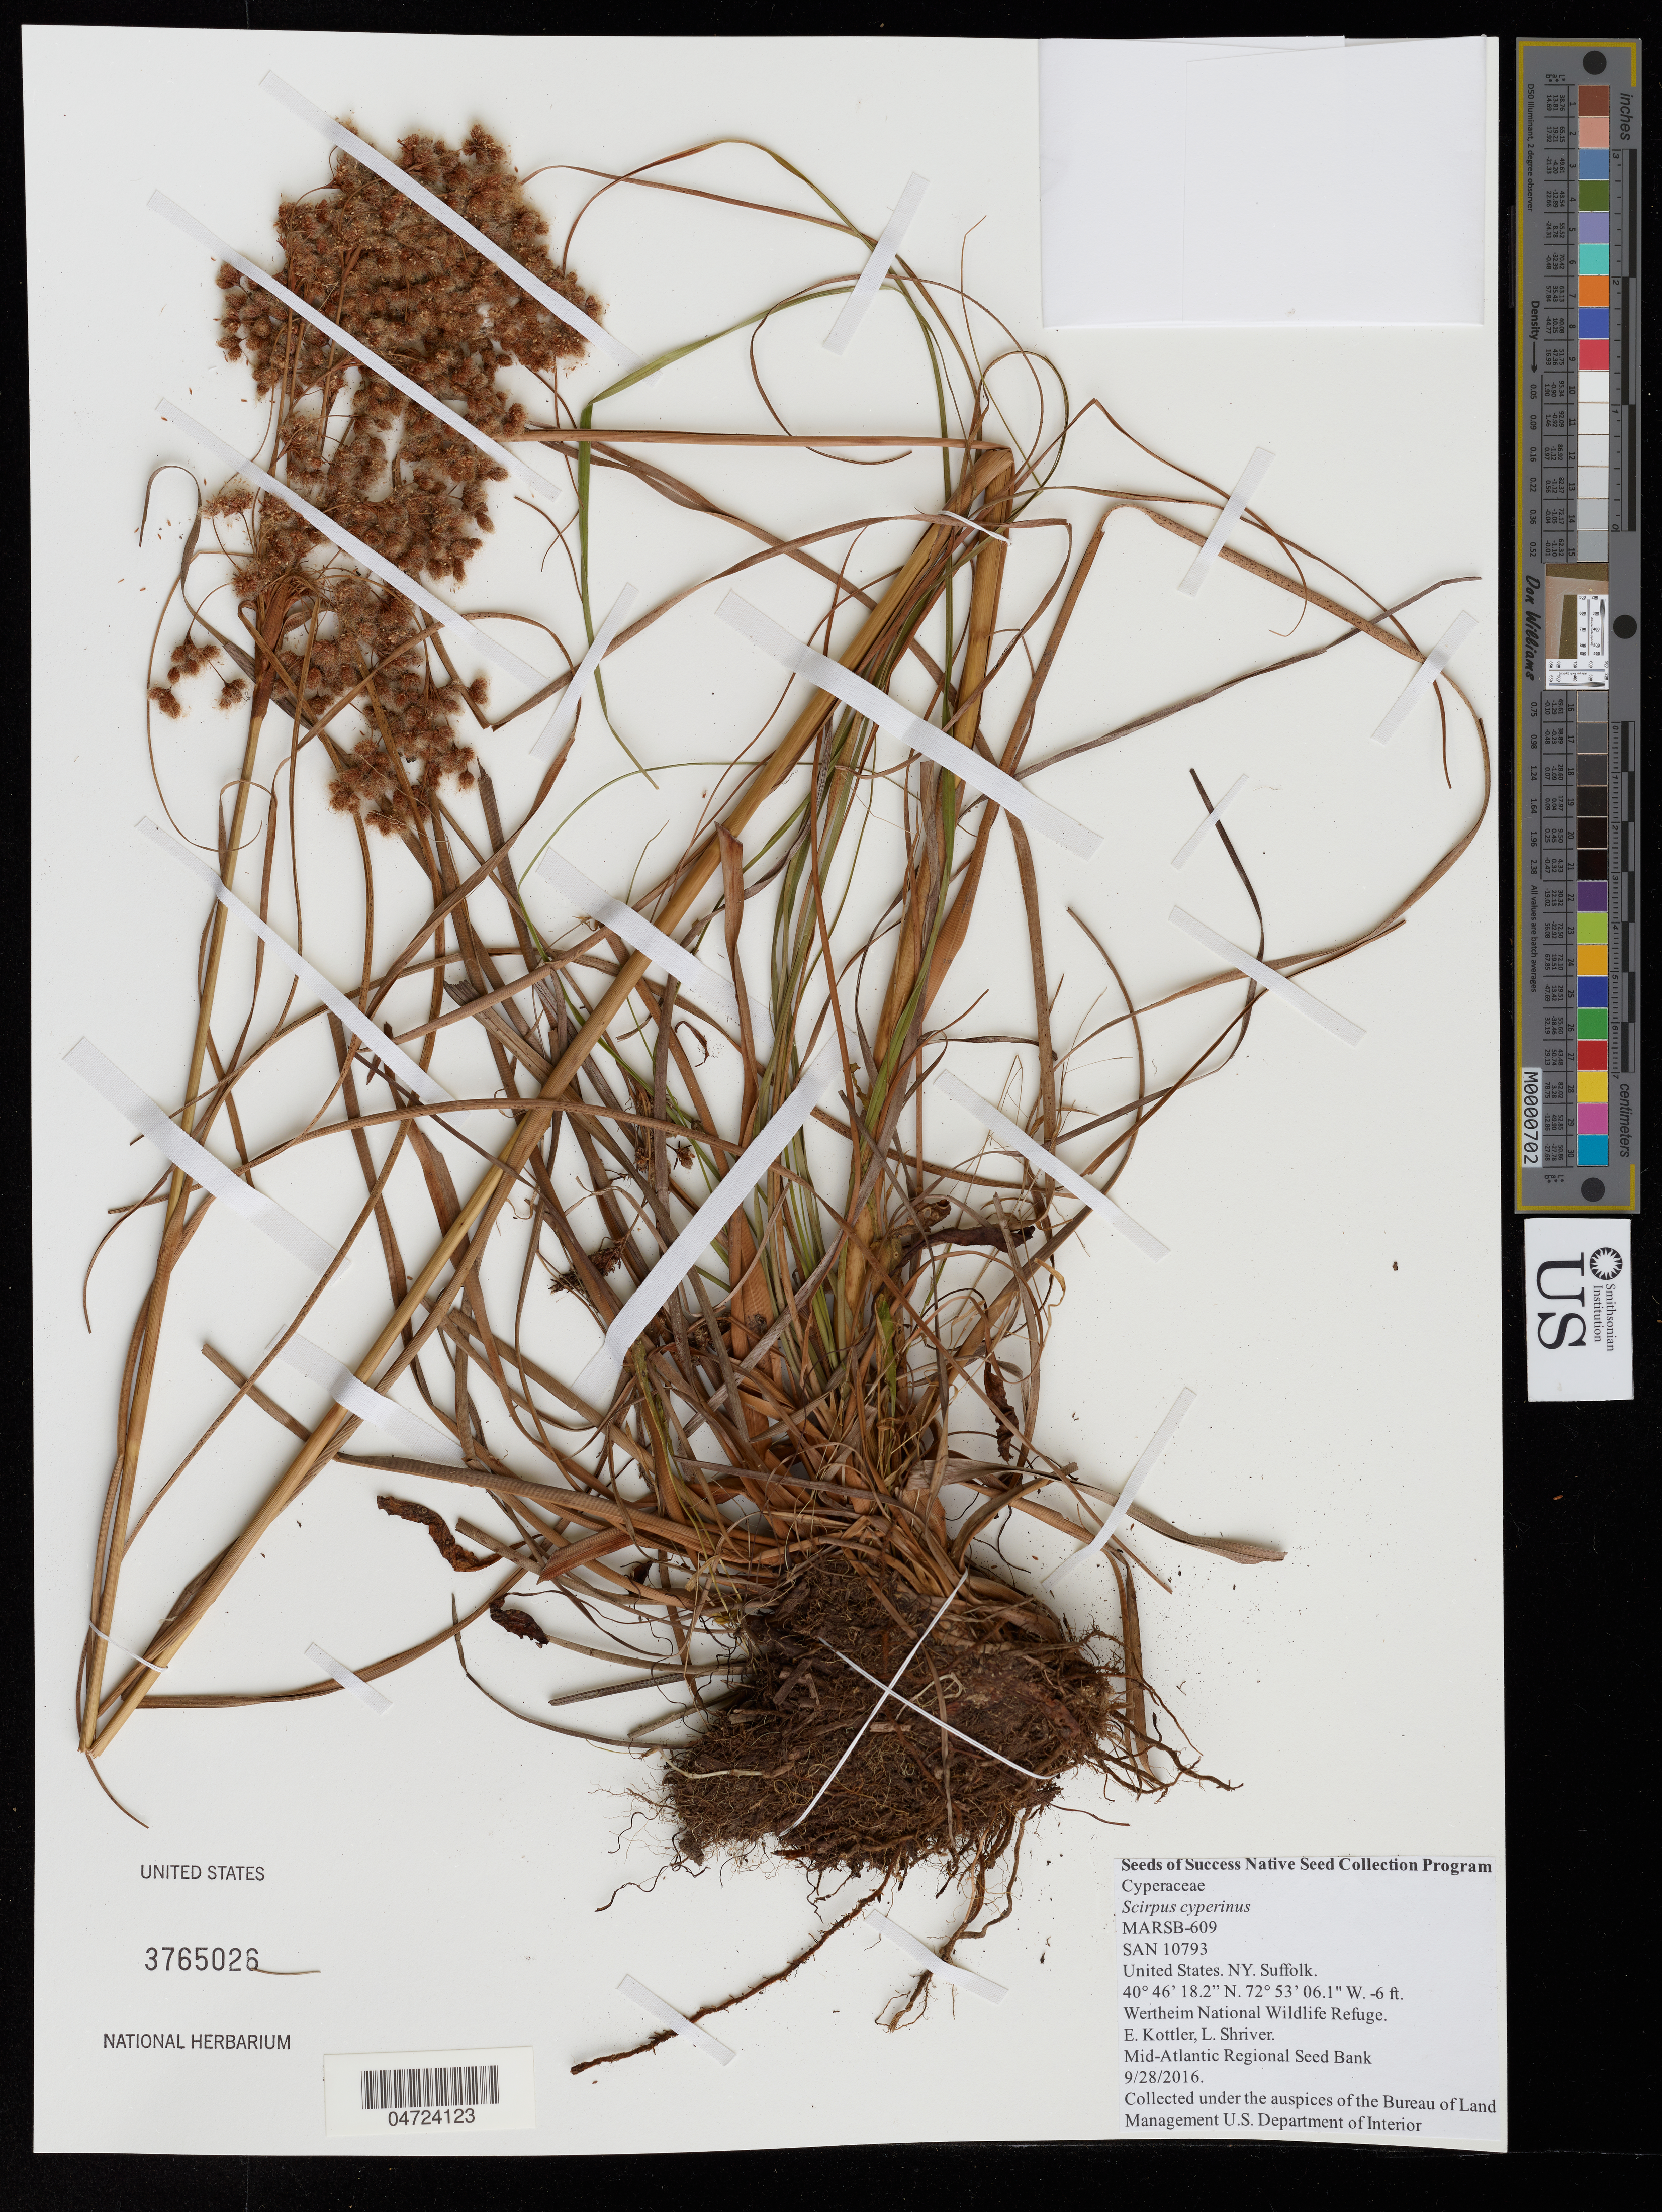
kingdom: Plantae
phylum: Tracheophyta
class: Liliopsida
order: Poales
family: Cyperaceae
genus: Scirpus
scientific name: Scirpus cyperinus (L.) Kunth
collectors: E. Kottler & L. Shriver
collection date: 2016-09-28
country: United States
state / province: New York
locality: NY. Suffolk. Wertheim National Wildlife Refuge.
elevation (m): -2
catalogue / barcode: US 3765026